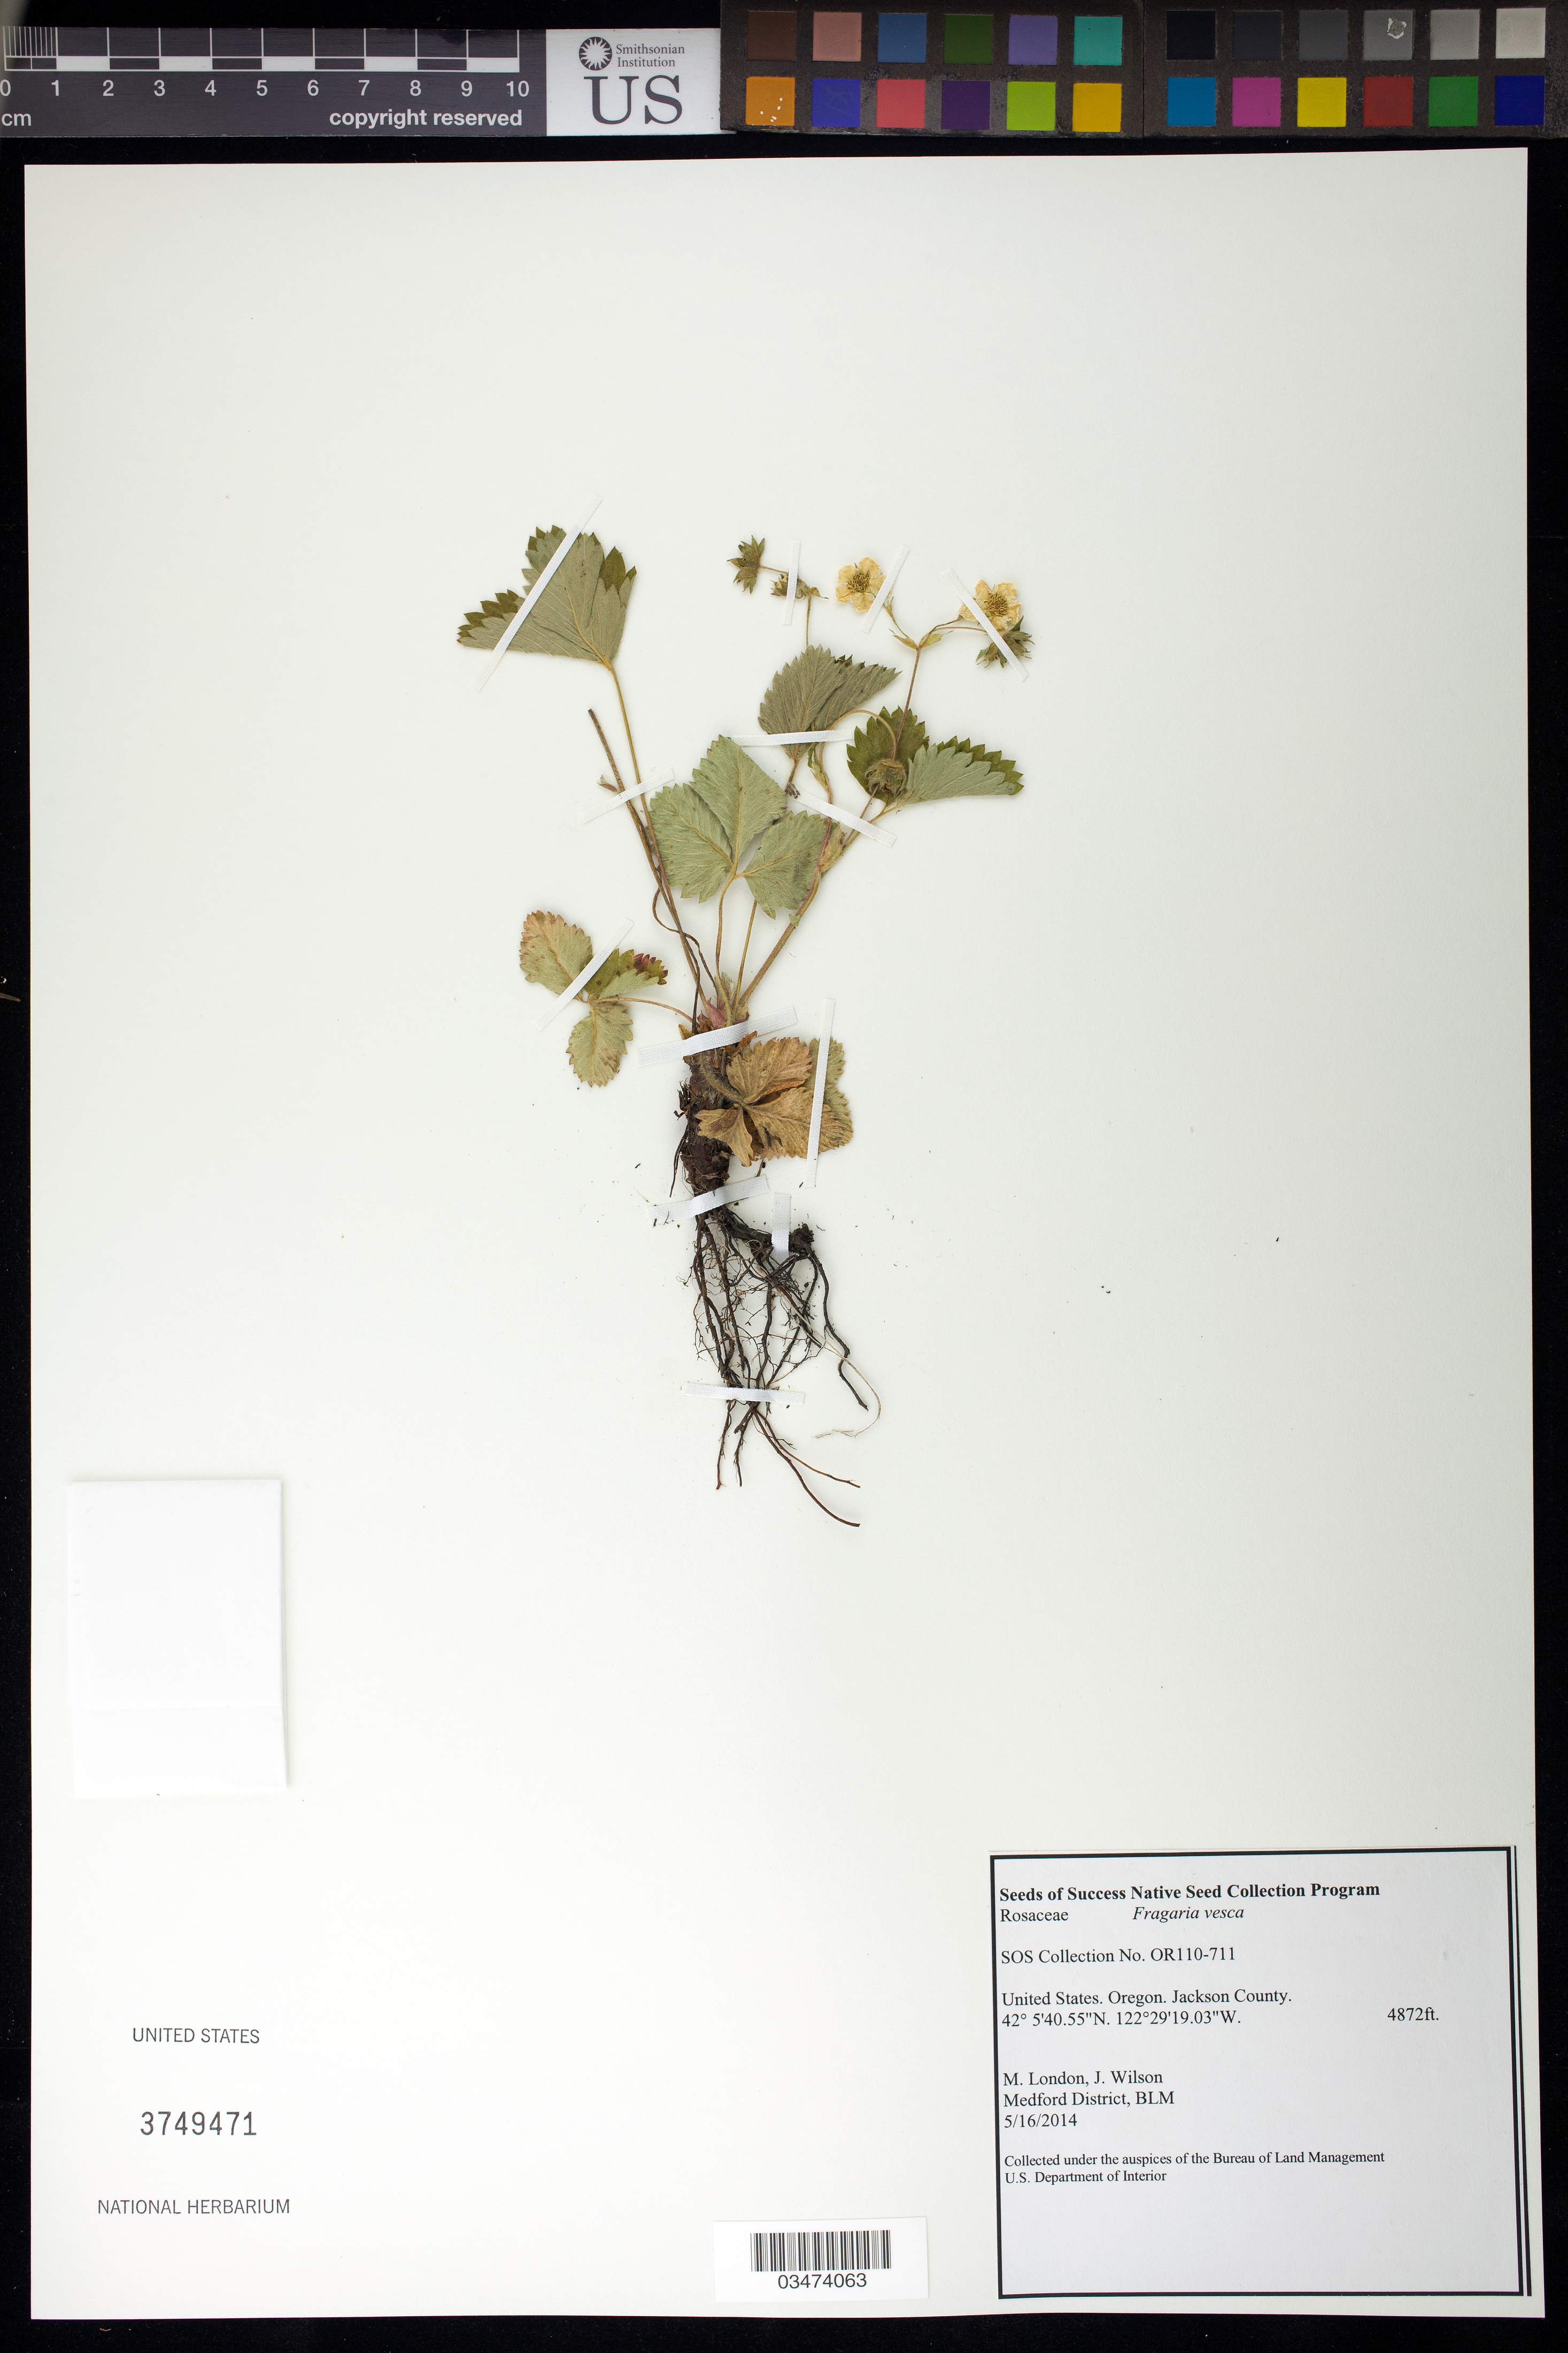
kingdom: Plantae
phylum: Tracheophyta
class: Magnoliopsida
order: Rosales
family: Rosaceae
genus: Fragaria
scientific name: Fragaria vesca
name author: L.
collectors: M. London & J. Wilson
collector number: OR110-711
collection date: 2014-05-16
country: United States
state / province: Oregon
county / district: Jackson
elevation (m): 1485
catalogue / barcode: US 3749471